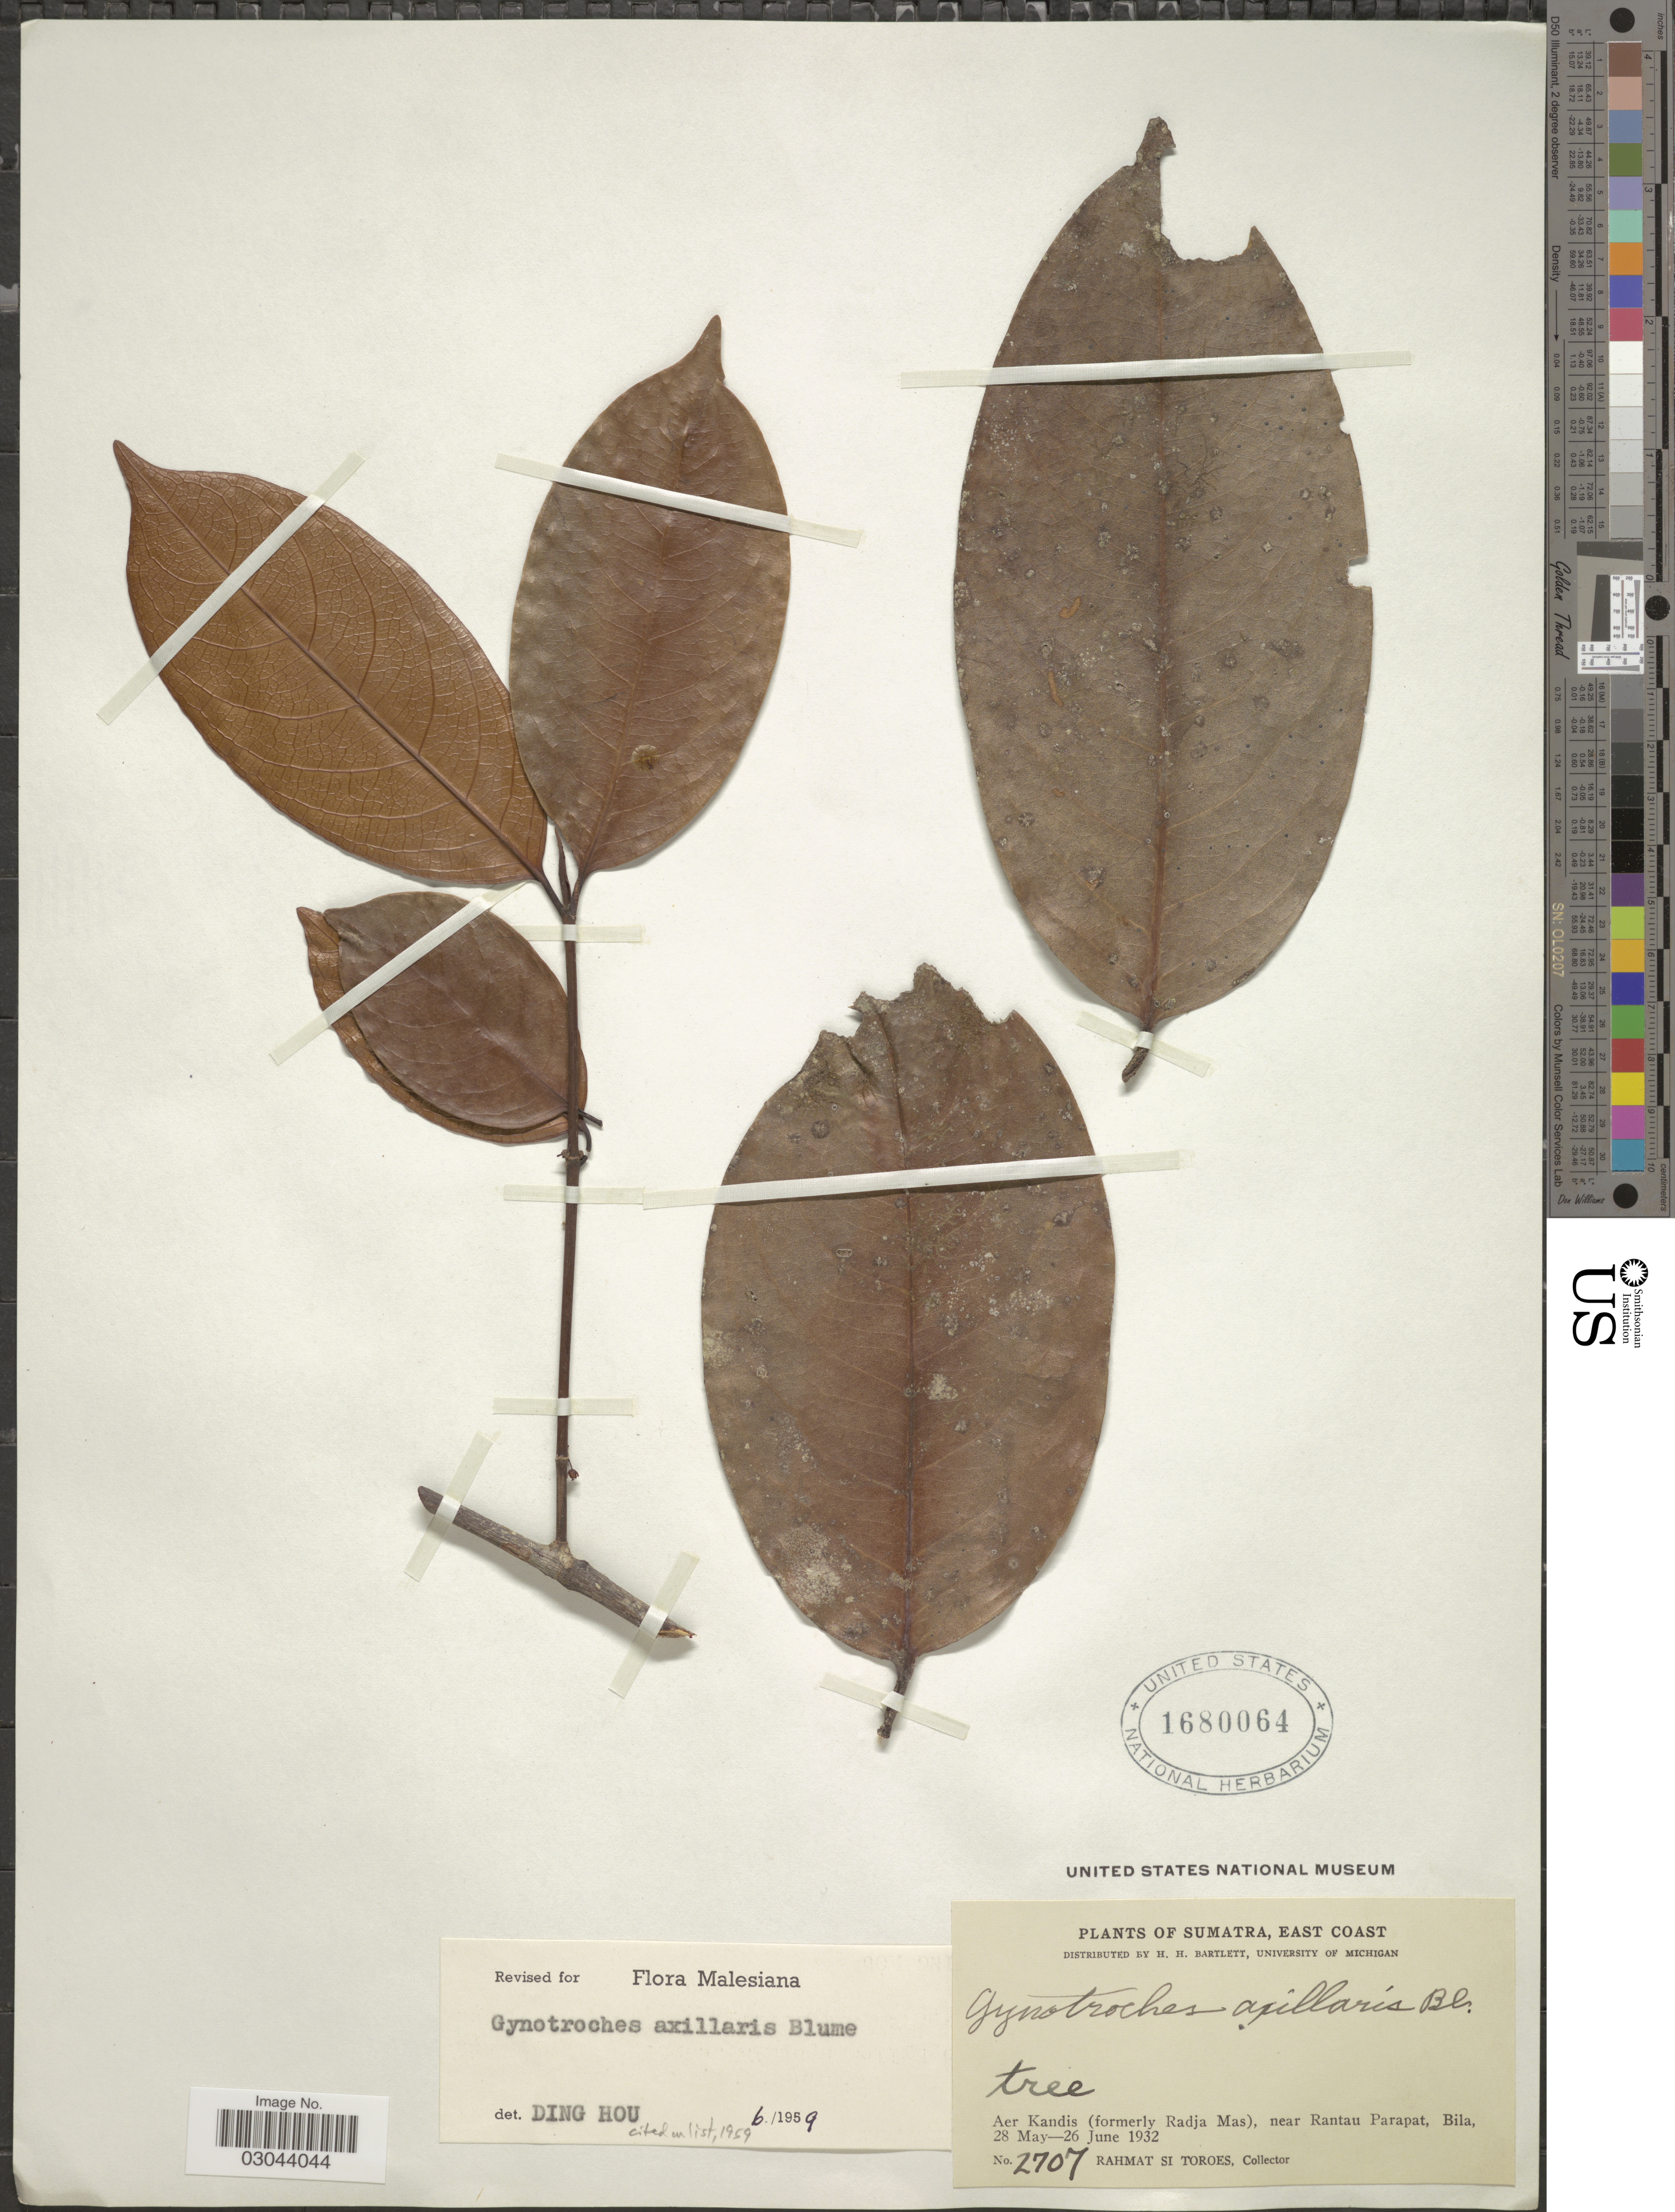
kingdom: Plantae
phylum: Tracheophyta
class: Magnoliopsida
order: Malpighiales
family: Rhizophoraceae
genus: Gynotroches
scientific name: Gynotroches axillaris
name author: Blume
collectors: Rahmat Si Boeea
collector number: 2707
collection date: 1932-05-28/1932-06-26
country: Indonesia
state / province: Sumatra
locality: East Coast. Aer Kandis (formerly Radja Mas), near Rantau Parapat, Bila.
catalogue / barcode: US 1680064